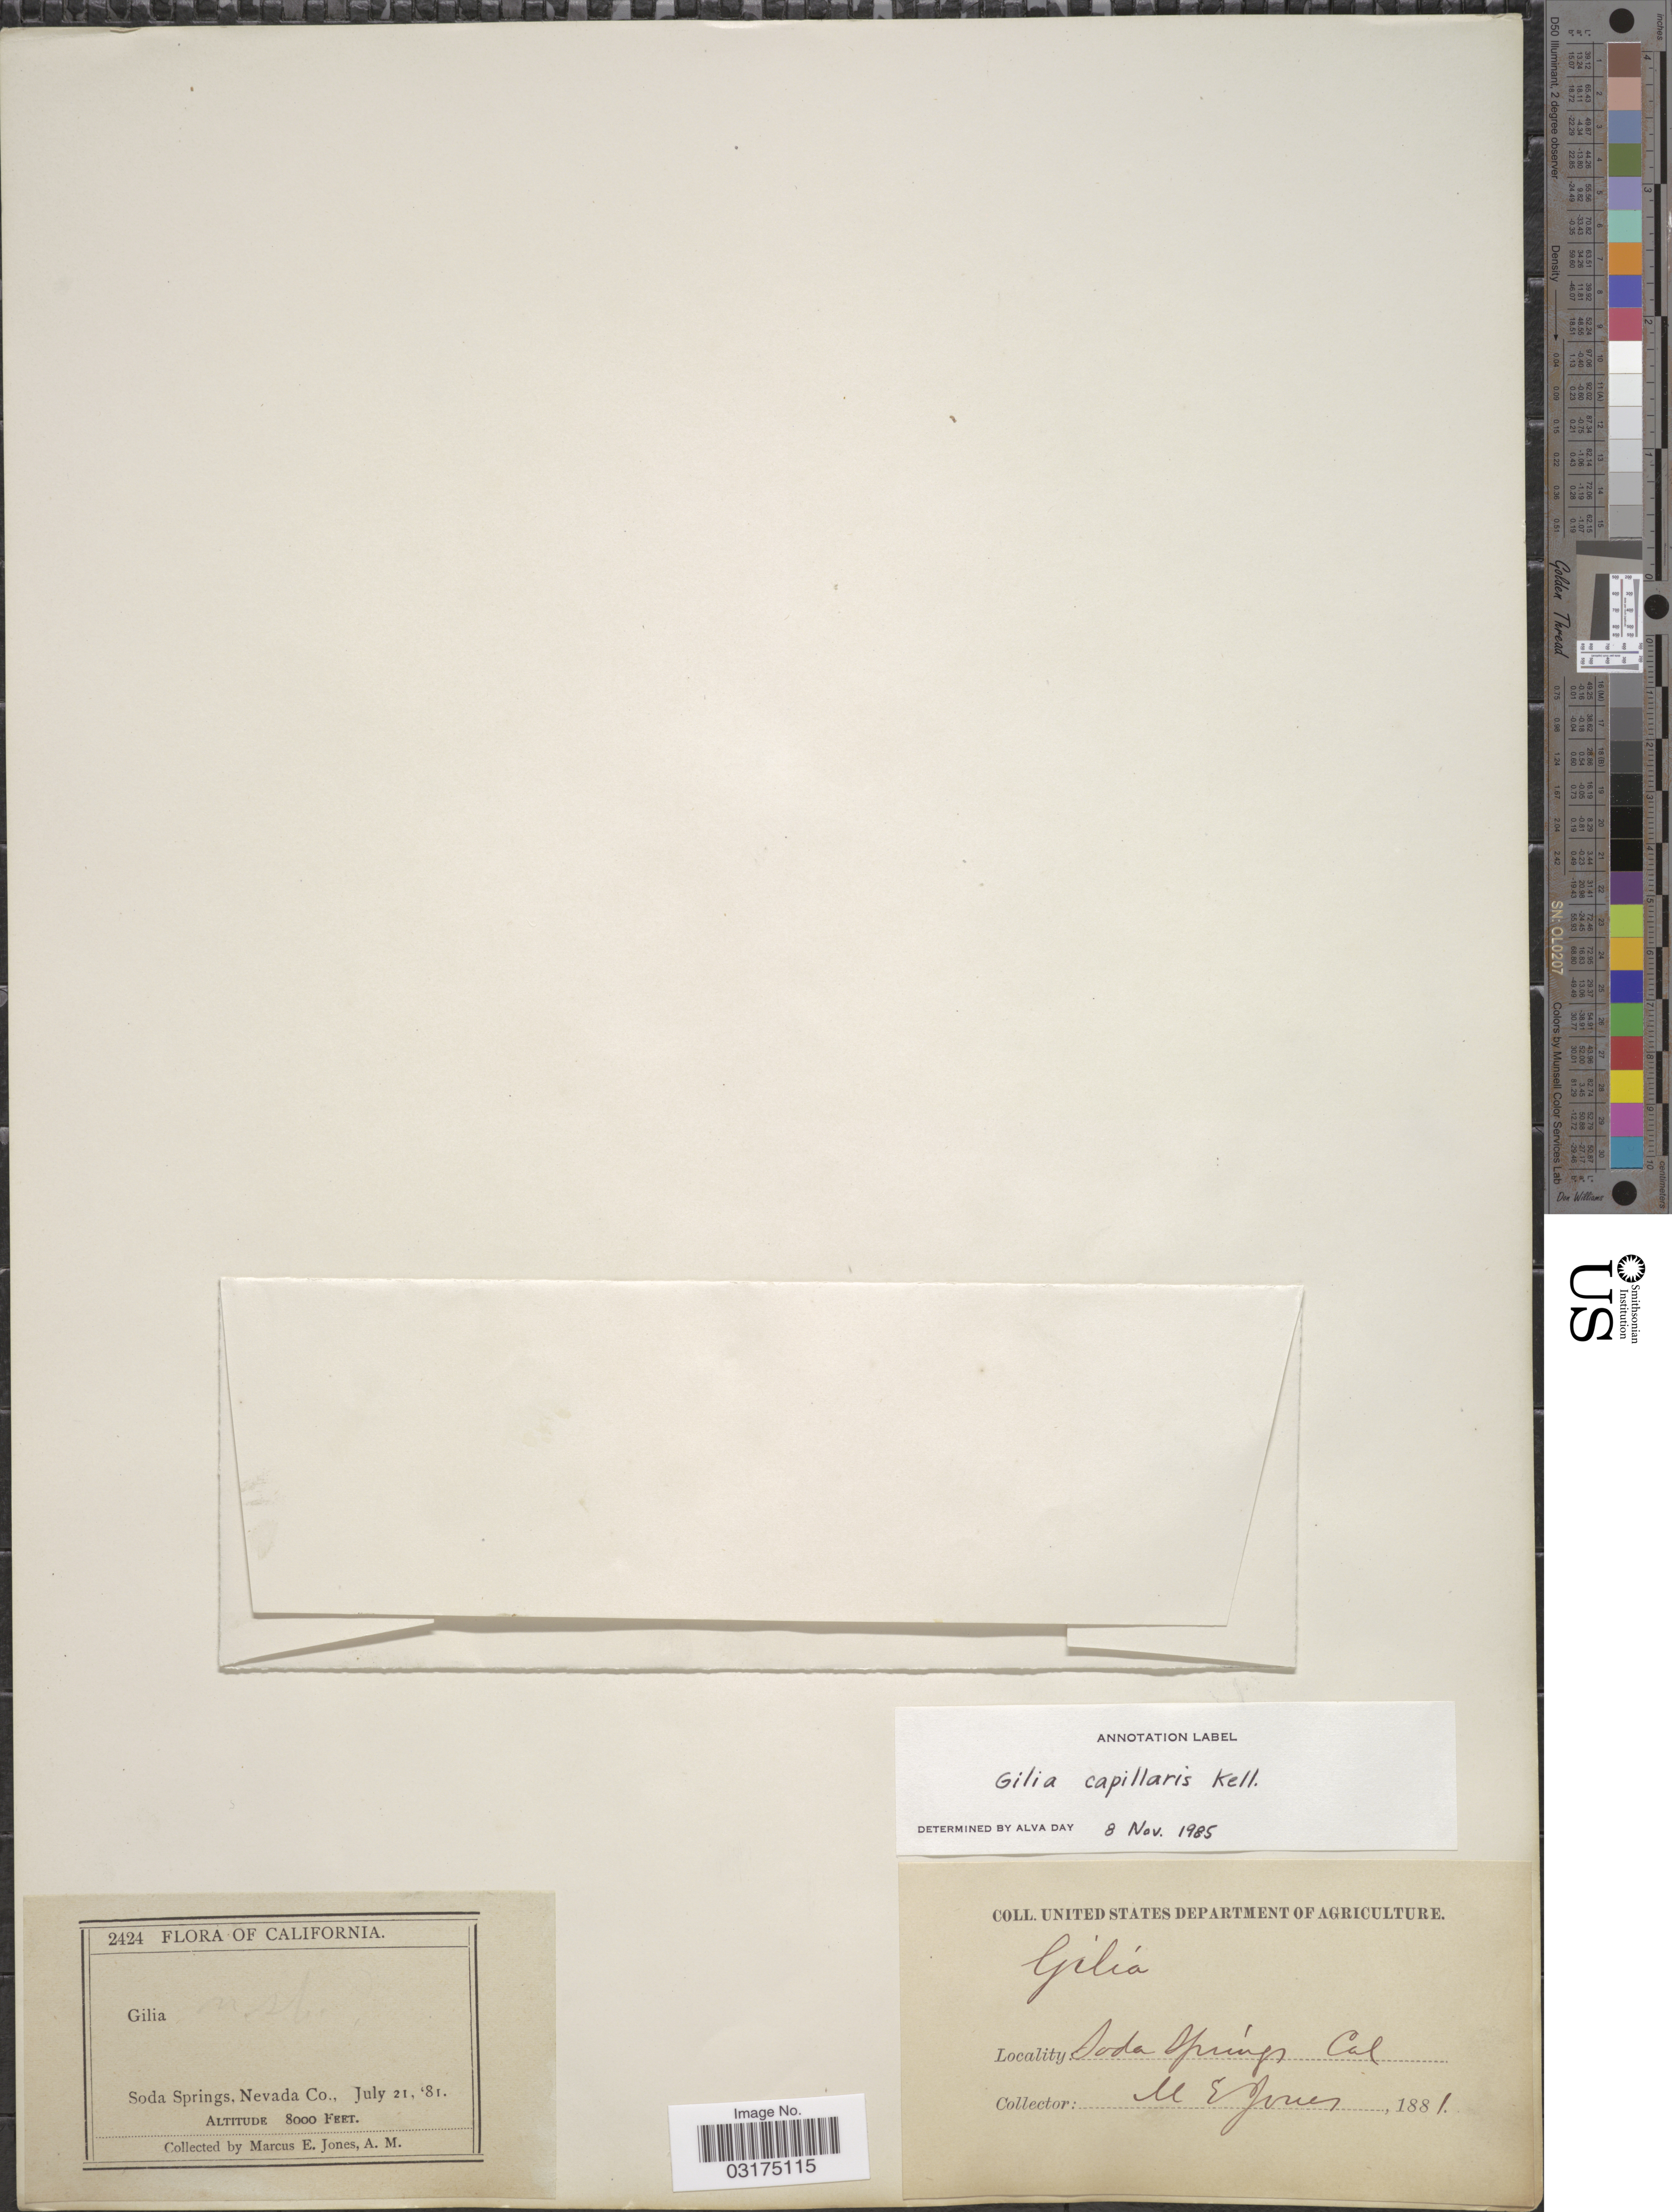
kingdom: Plantae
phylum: Tracheophyta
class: Magnoliopsida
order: Ericales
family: Polemoniaceae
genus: Navarretia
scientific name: Navarretia capillaris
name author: (Kellogg) Kuntze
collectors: M. E. Jones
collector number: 2424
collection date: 1881-07-21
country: United States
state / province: California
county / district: Nevada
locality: Soda Springs, Nevada Co.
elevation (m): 2438